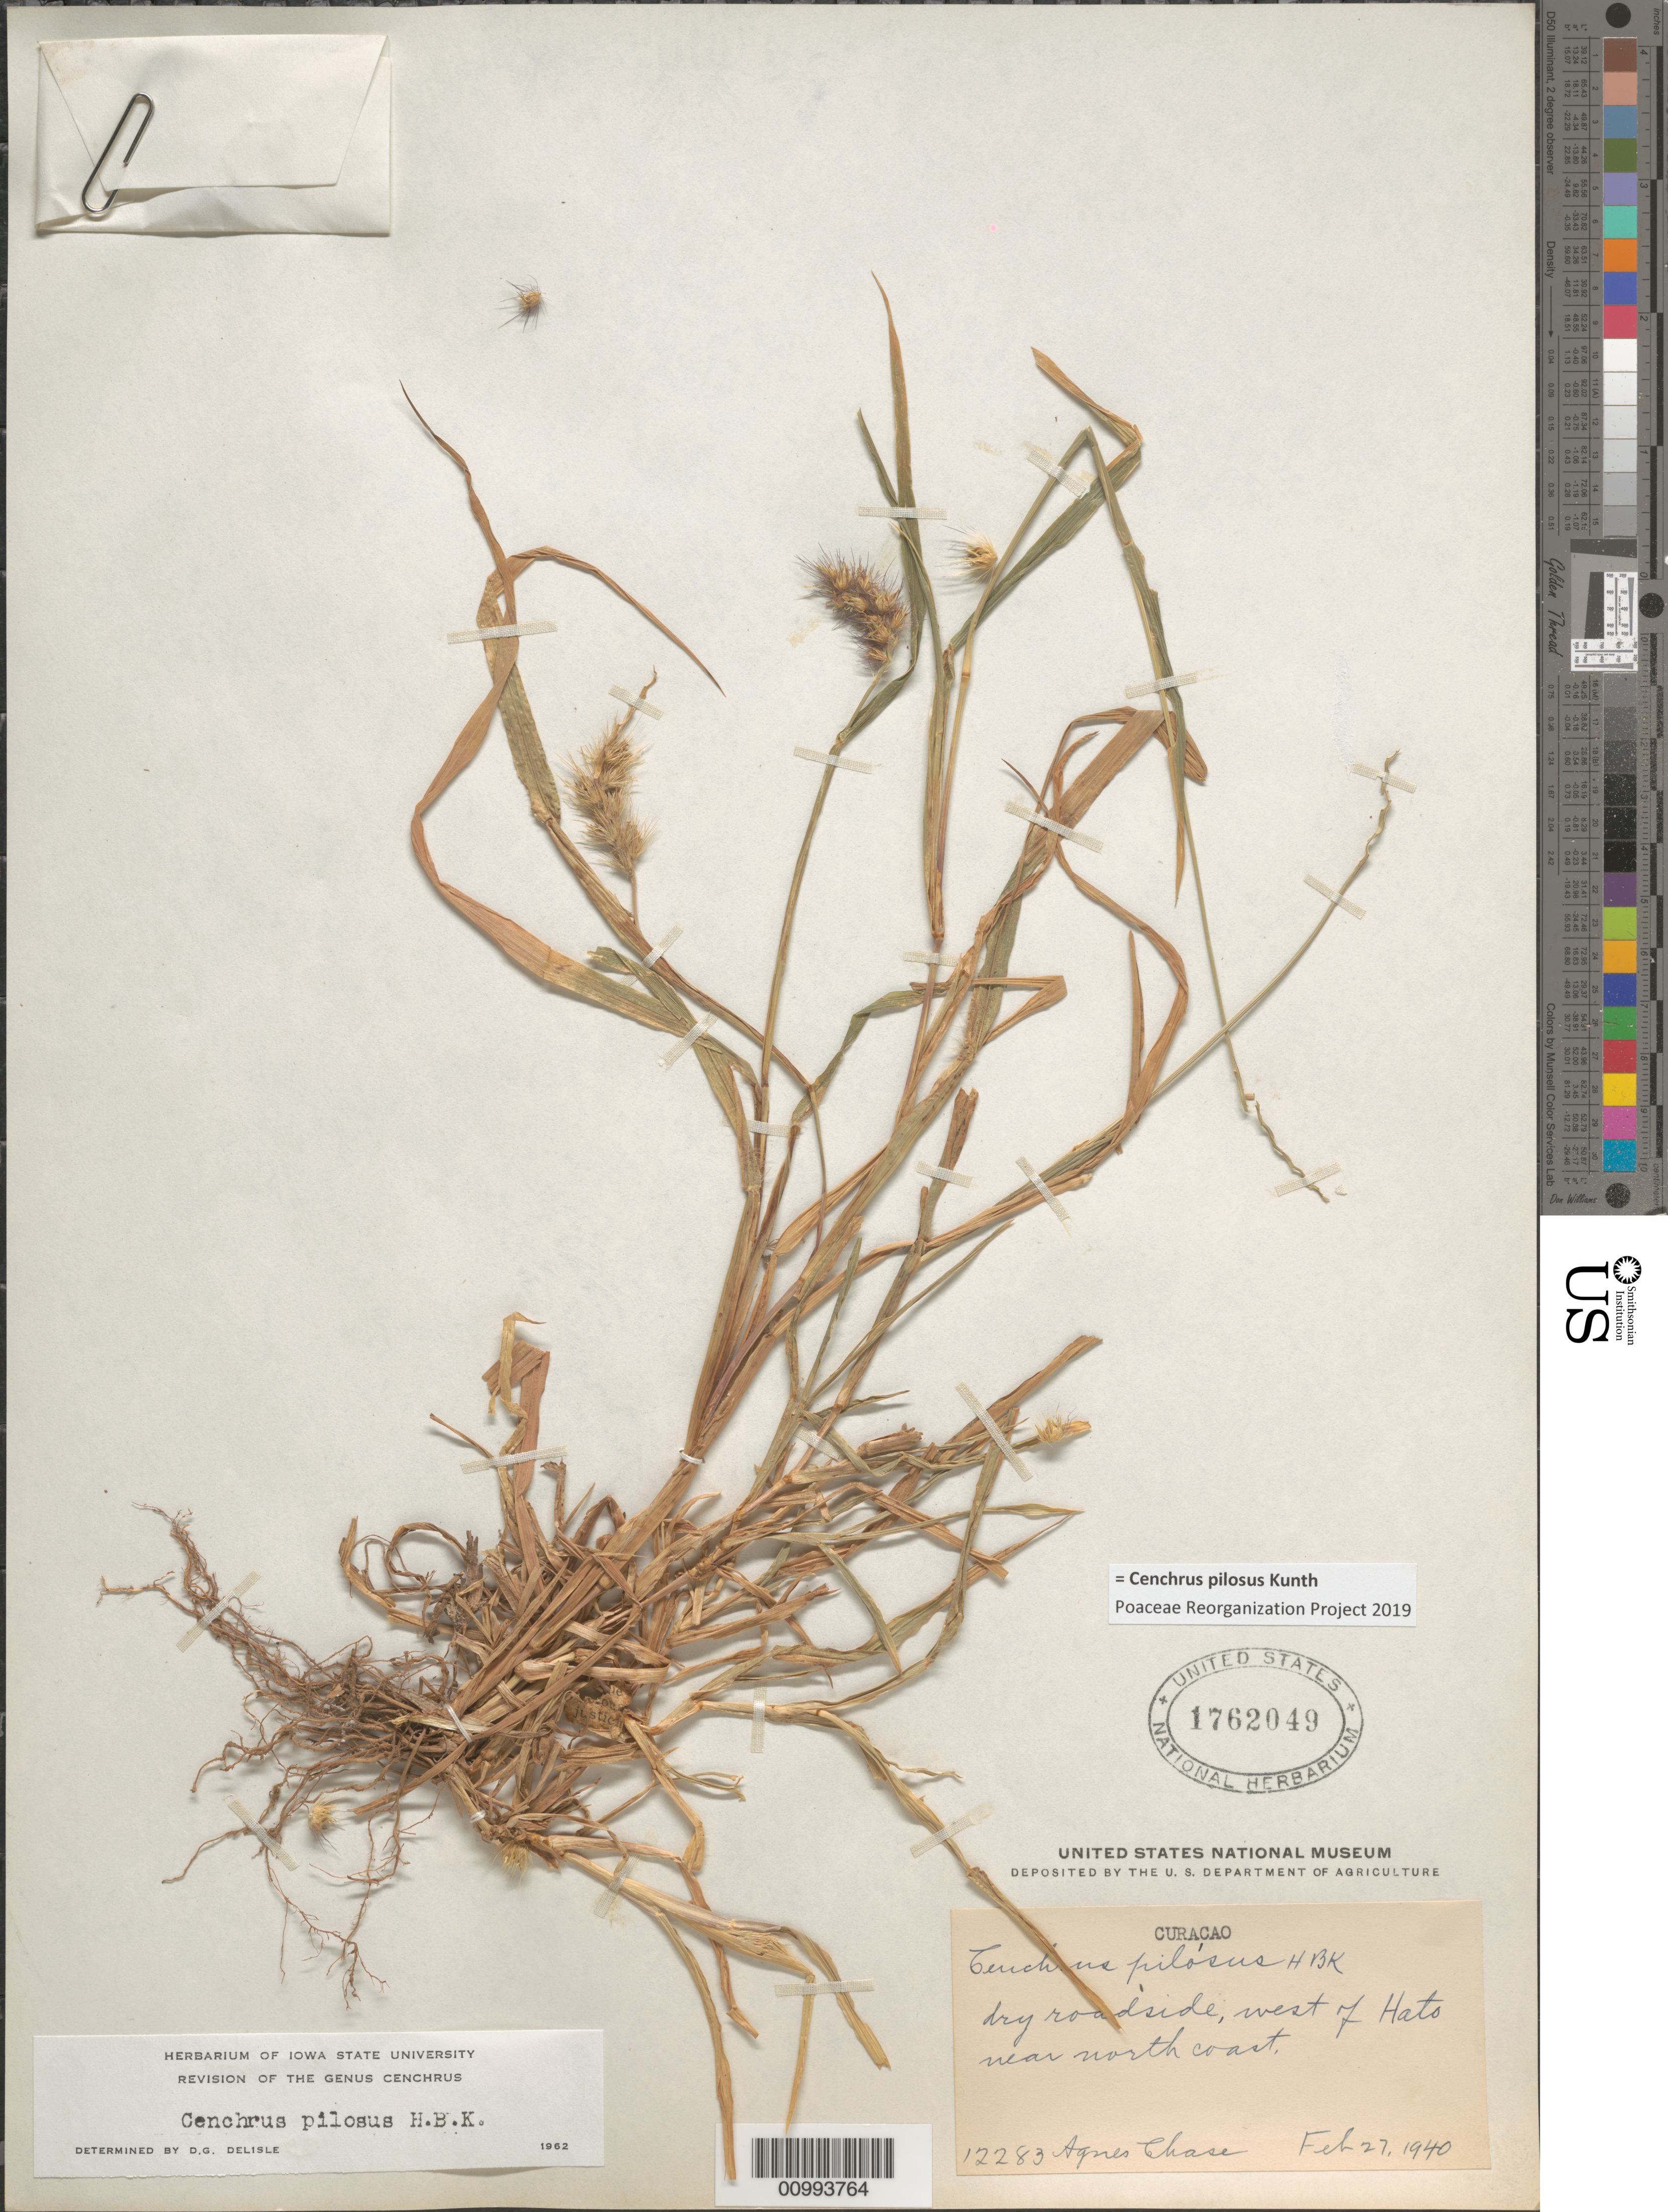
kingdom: Plantae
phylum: Tracheophyta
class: Liliopsida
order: Poales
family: Poaceae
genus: Cenchrus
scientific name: Cenchrus pilosus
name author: Kunth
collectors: A. Chase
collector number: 12283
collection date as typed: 27 Feb 1940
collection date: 1940-02-27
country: Curaçao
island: Curaçao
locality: west of Hato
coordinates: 0 N, 0 E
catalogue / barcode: US 1762049